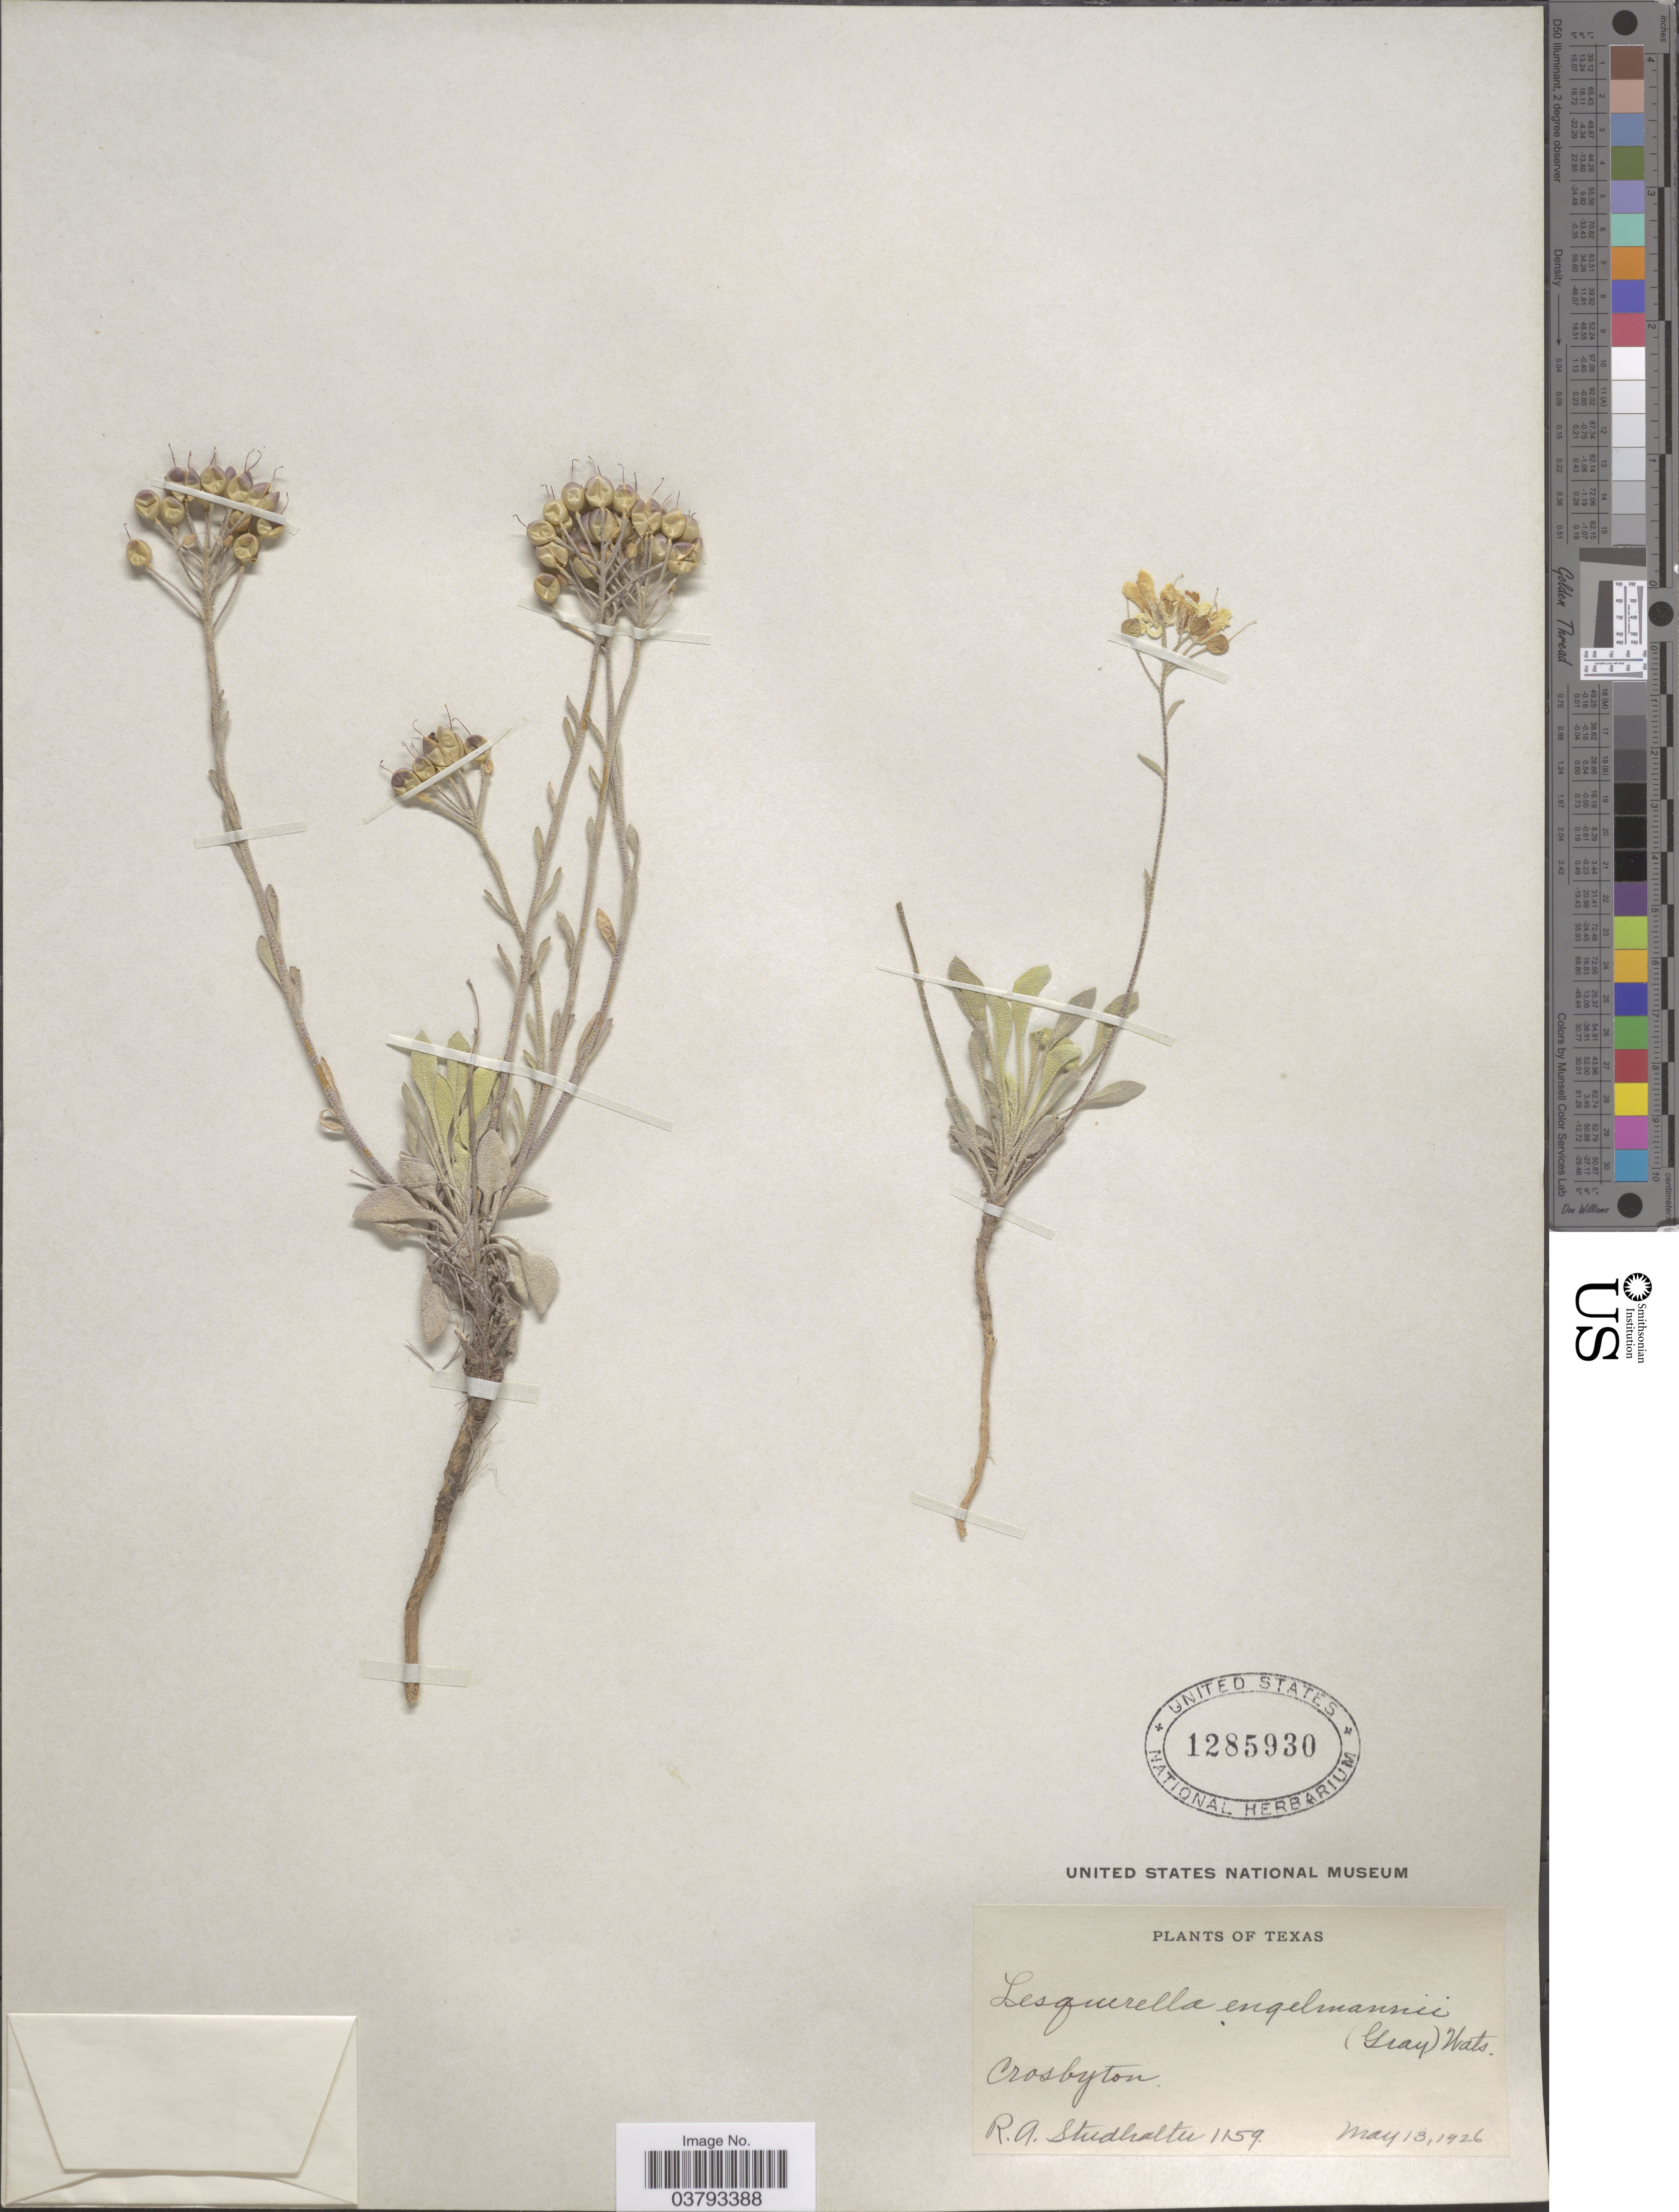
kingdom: Plantae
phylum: Tracheophyta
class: Magnoliopsida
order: Brassicales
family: Brassicaceae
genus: Lesquerella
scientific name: Lesquerella engelmannii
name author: (A. Gray) S. Watson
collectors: R. Studhalter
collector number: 1159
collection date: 1926-05-13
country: United States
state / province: Texas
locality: Crosbyton.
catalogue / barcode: US 1285930